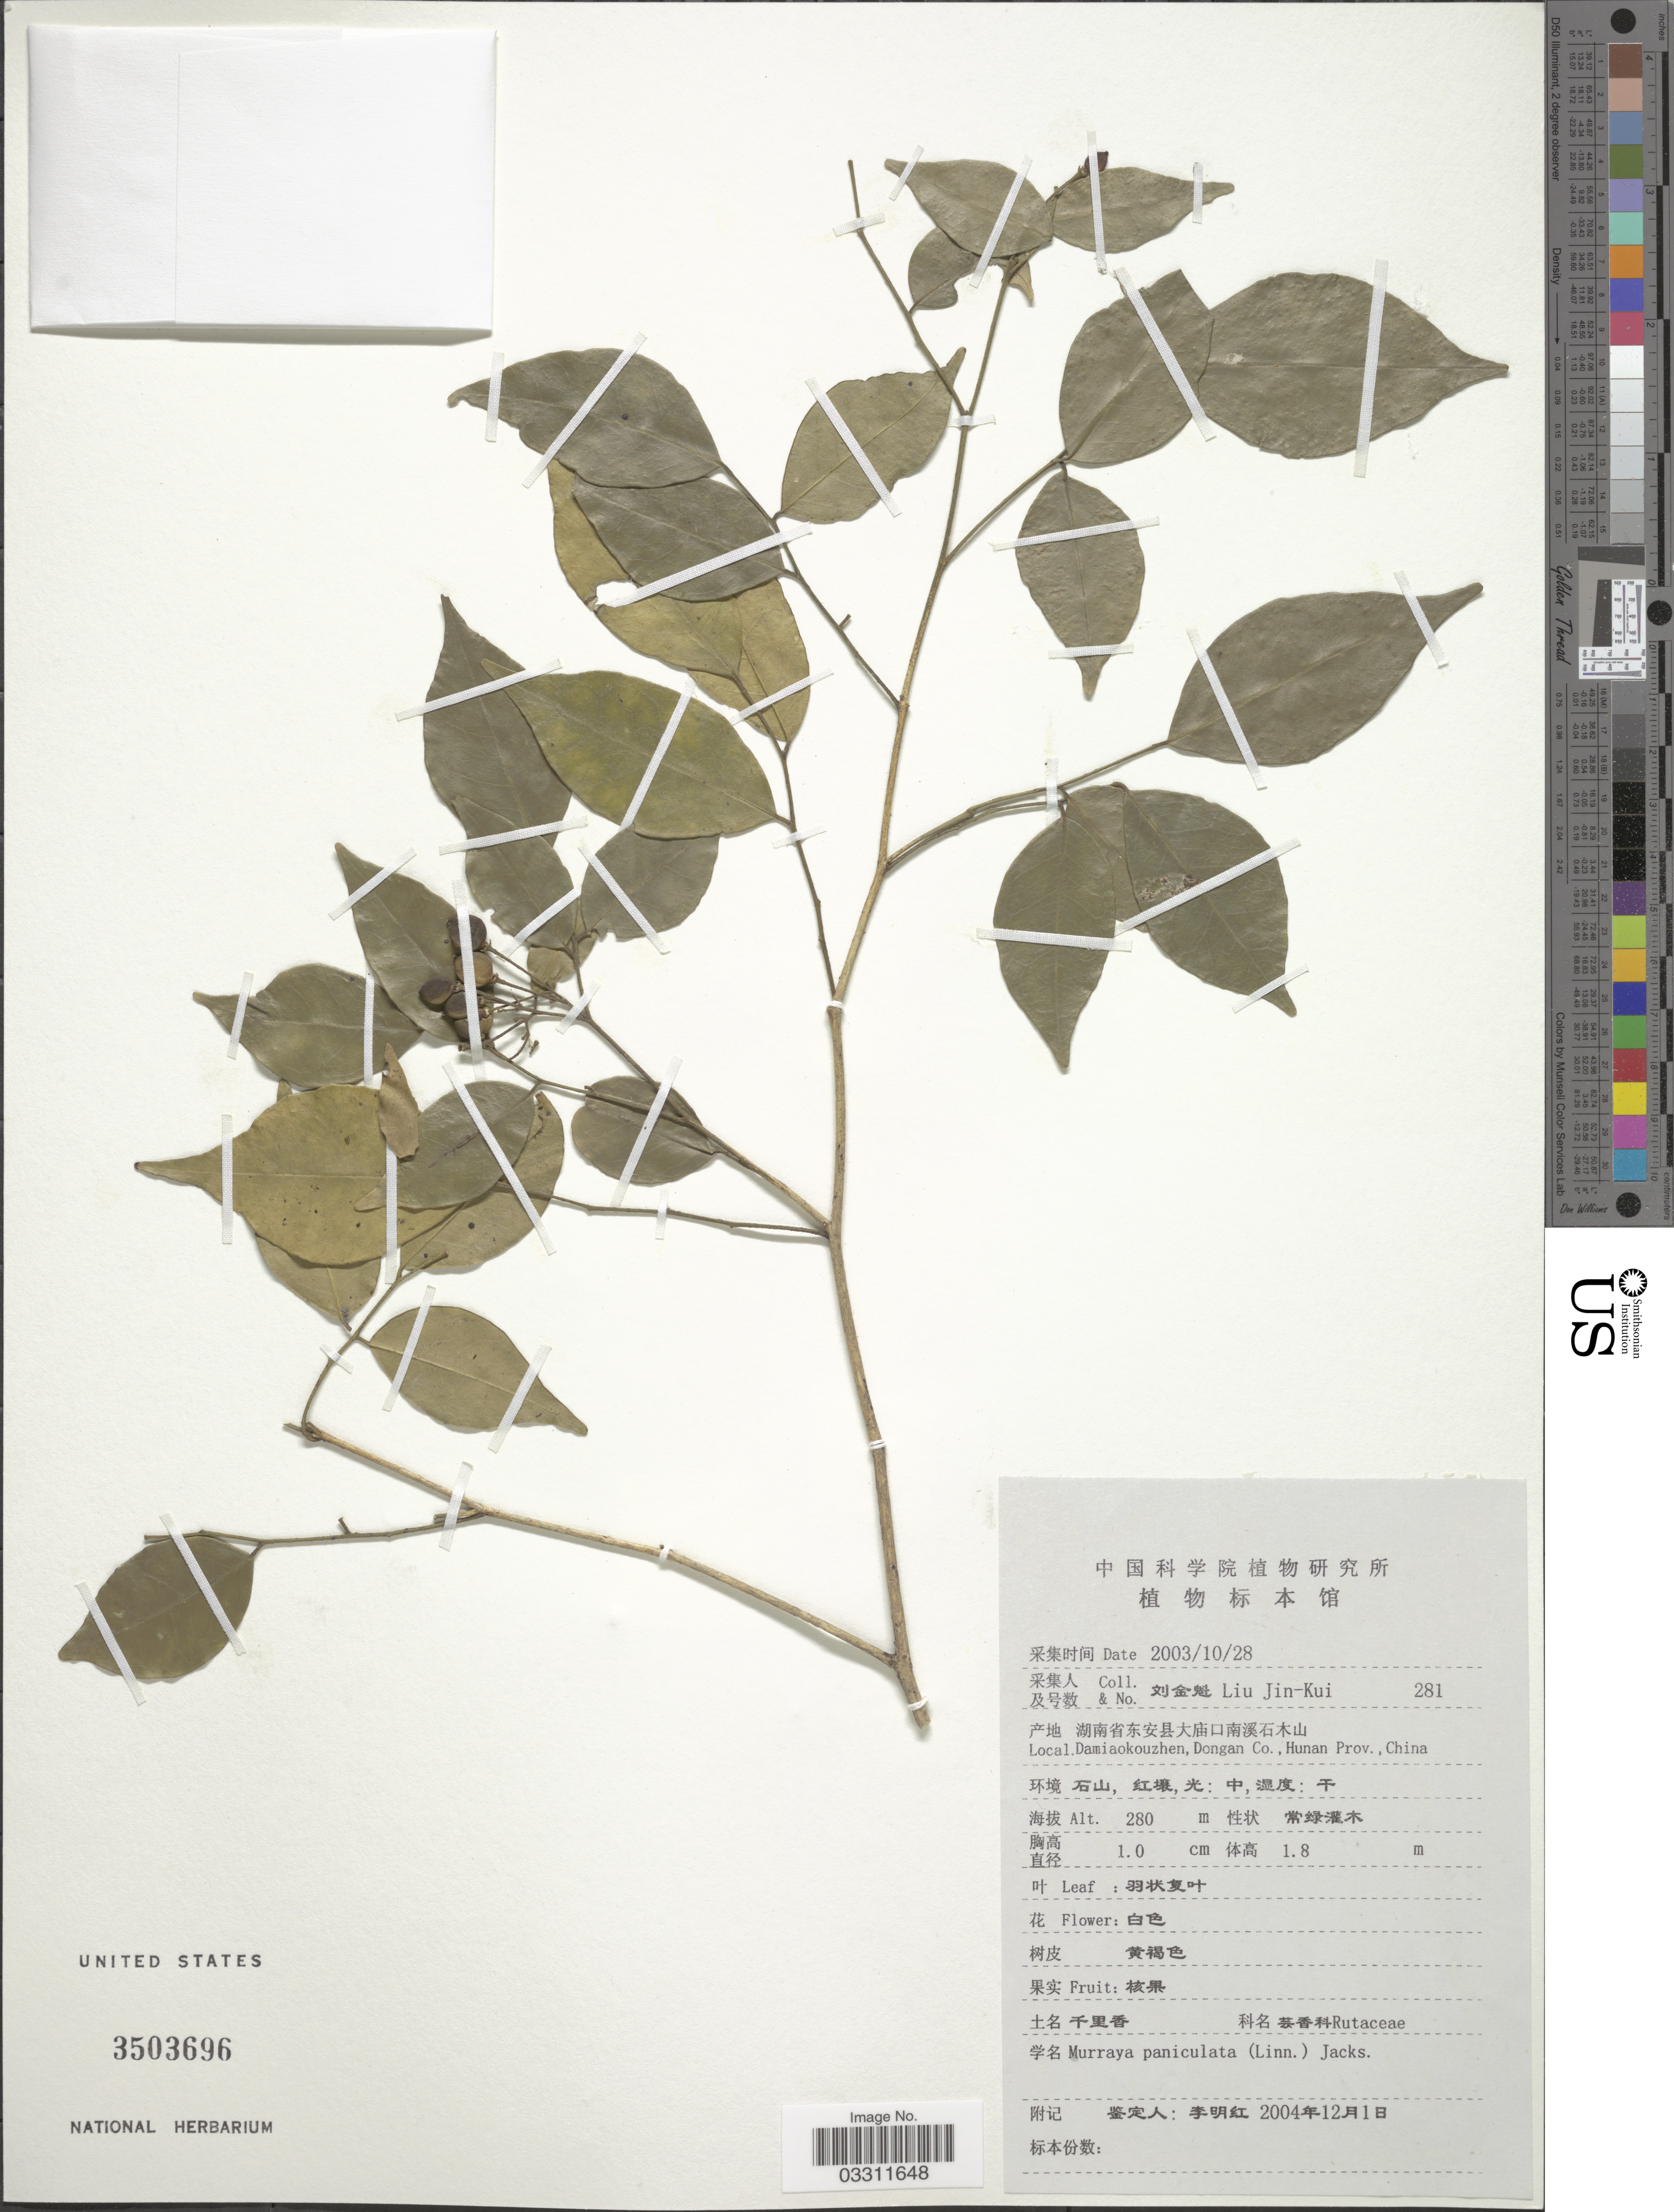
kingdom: Plantae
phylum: Tracheophyta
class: Magnoliopsida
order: Sapindales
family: Rutaceae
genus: Murraya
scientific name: Murraya paniculata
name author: (L.) Jack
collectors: Liu Jin-Kui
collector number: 281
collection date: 2003-10-28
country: China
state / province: Hunan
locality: Damiaokouzhen, Dongan Co.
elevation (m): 280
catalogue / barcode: US 3503696